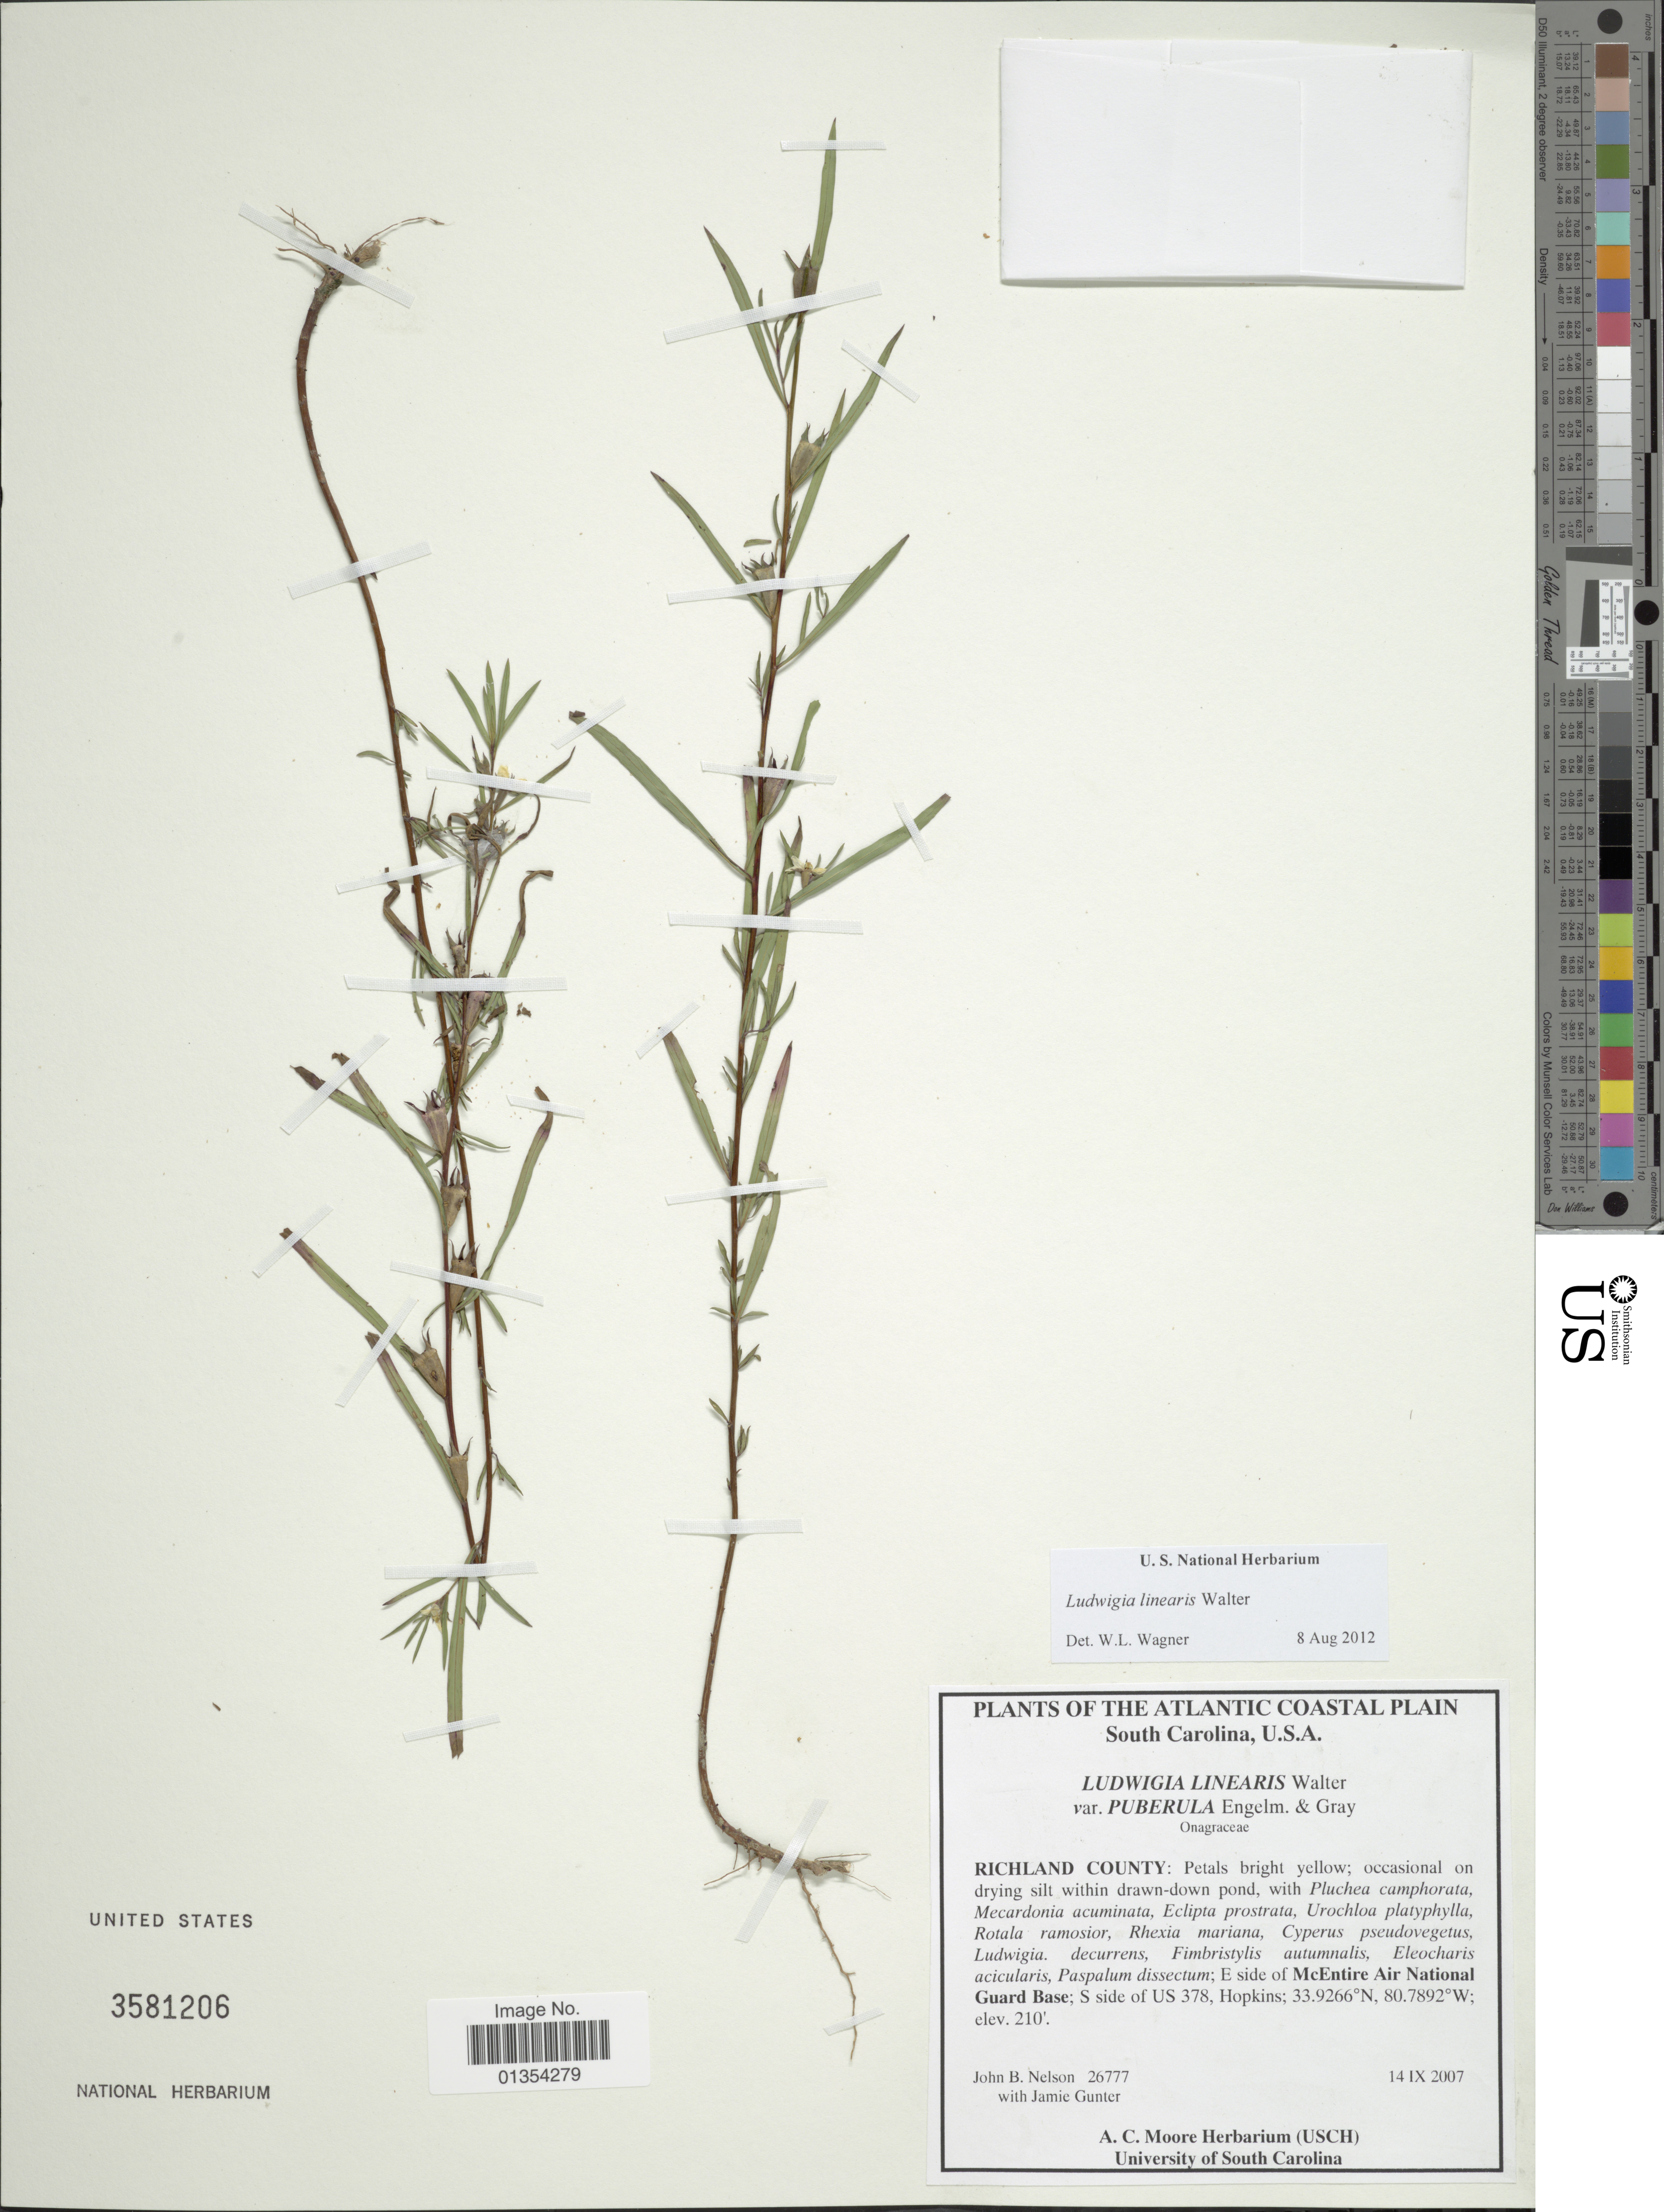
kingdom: Plantae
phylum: Tracheophyta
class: Magnoliopsida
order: Myrtales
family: Onagraceae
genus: Ludwigia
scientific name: Ludwigia linearis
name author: Walter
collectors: J. B. Nelson & J. Gunter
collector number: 26777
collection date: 2007-09-14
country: United States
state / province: South Carolina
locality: The Atlantic Coastal Plain, Richland County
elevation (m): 64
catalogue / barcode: US 3581206